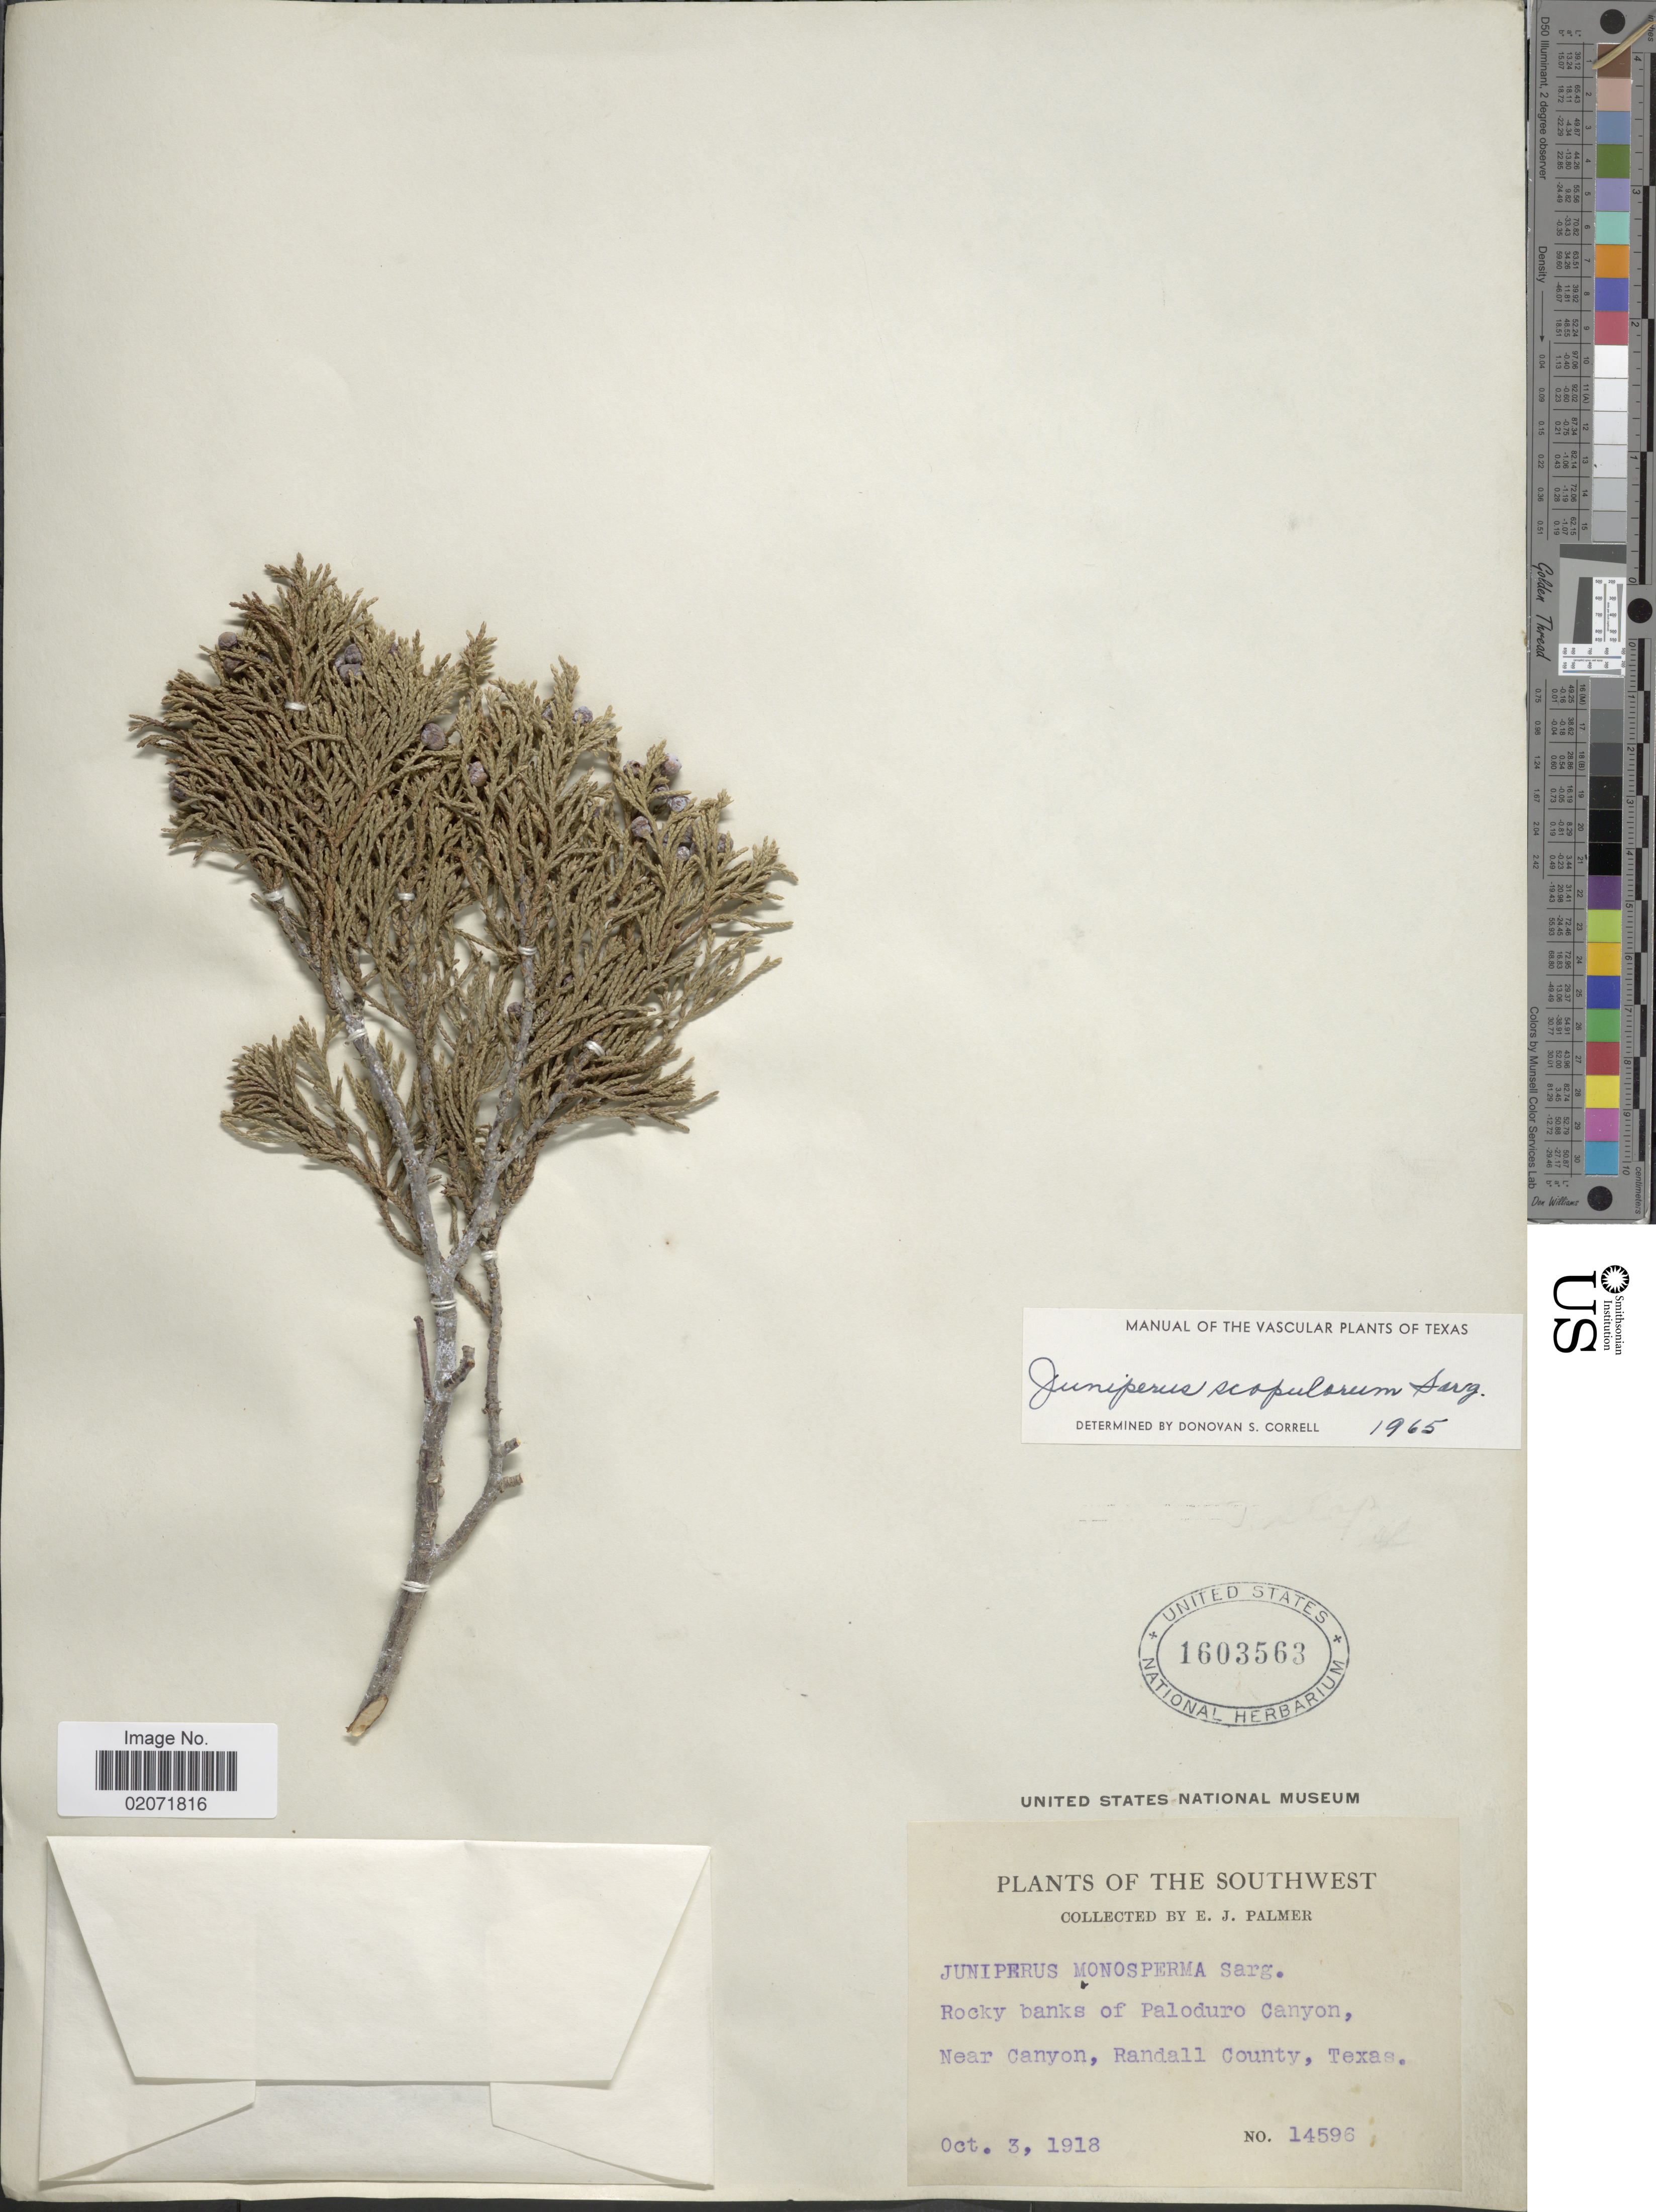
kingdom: Plantae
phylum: Tracheophyta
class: Pinopsida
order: Pinales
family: Cupressaceae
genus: Juniperus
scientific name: Juniperus scopulorum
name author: Sarg.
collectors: E. J. Palmer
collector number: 14596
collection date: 1918-10-03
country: United States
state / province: Texas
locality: The Southwest, Rocky banks of Paloduro Canyon, Near Canyon, Randall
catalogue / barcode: US 1603563